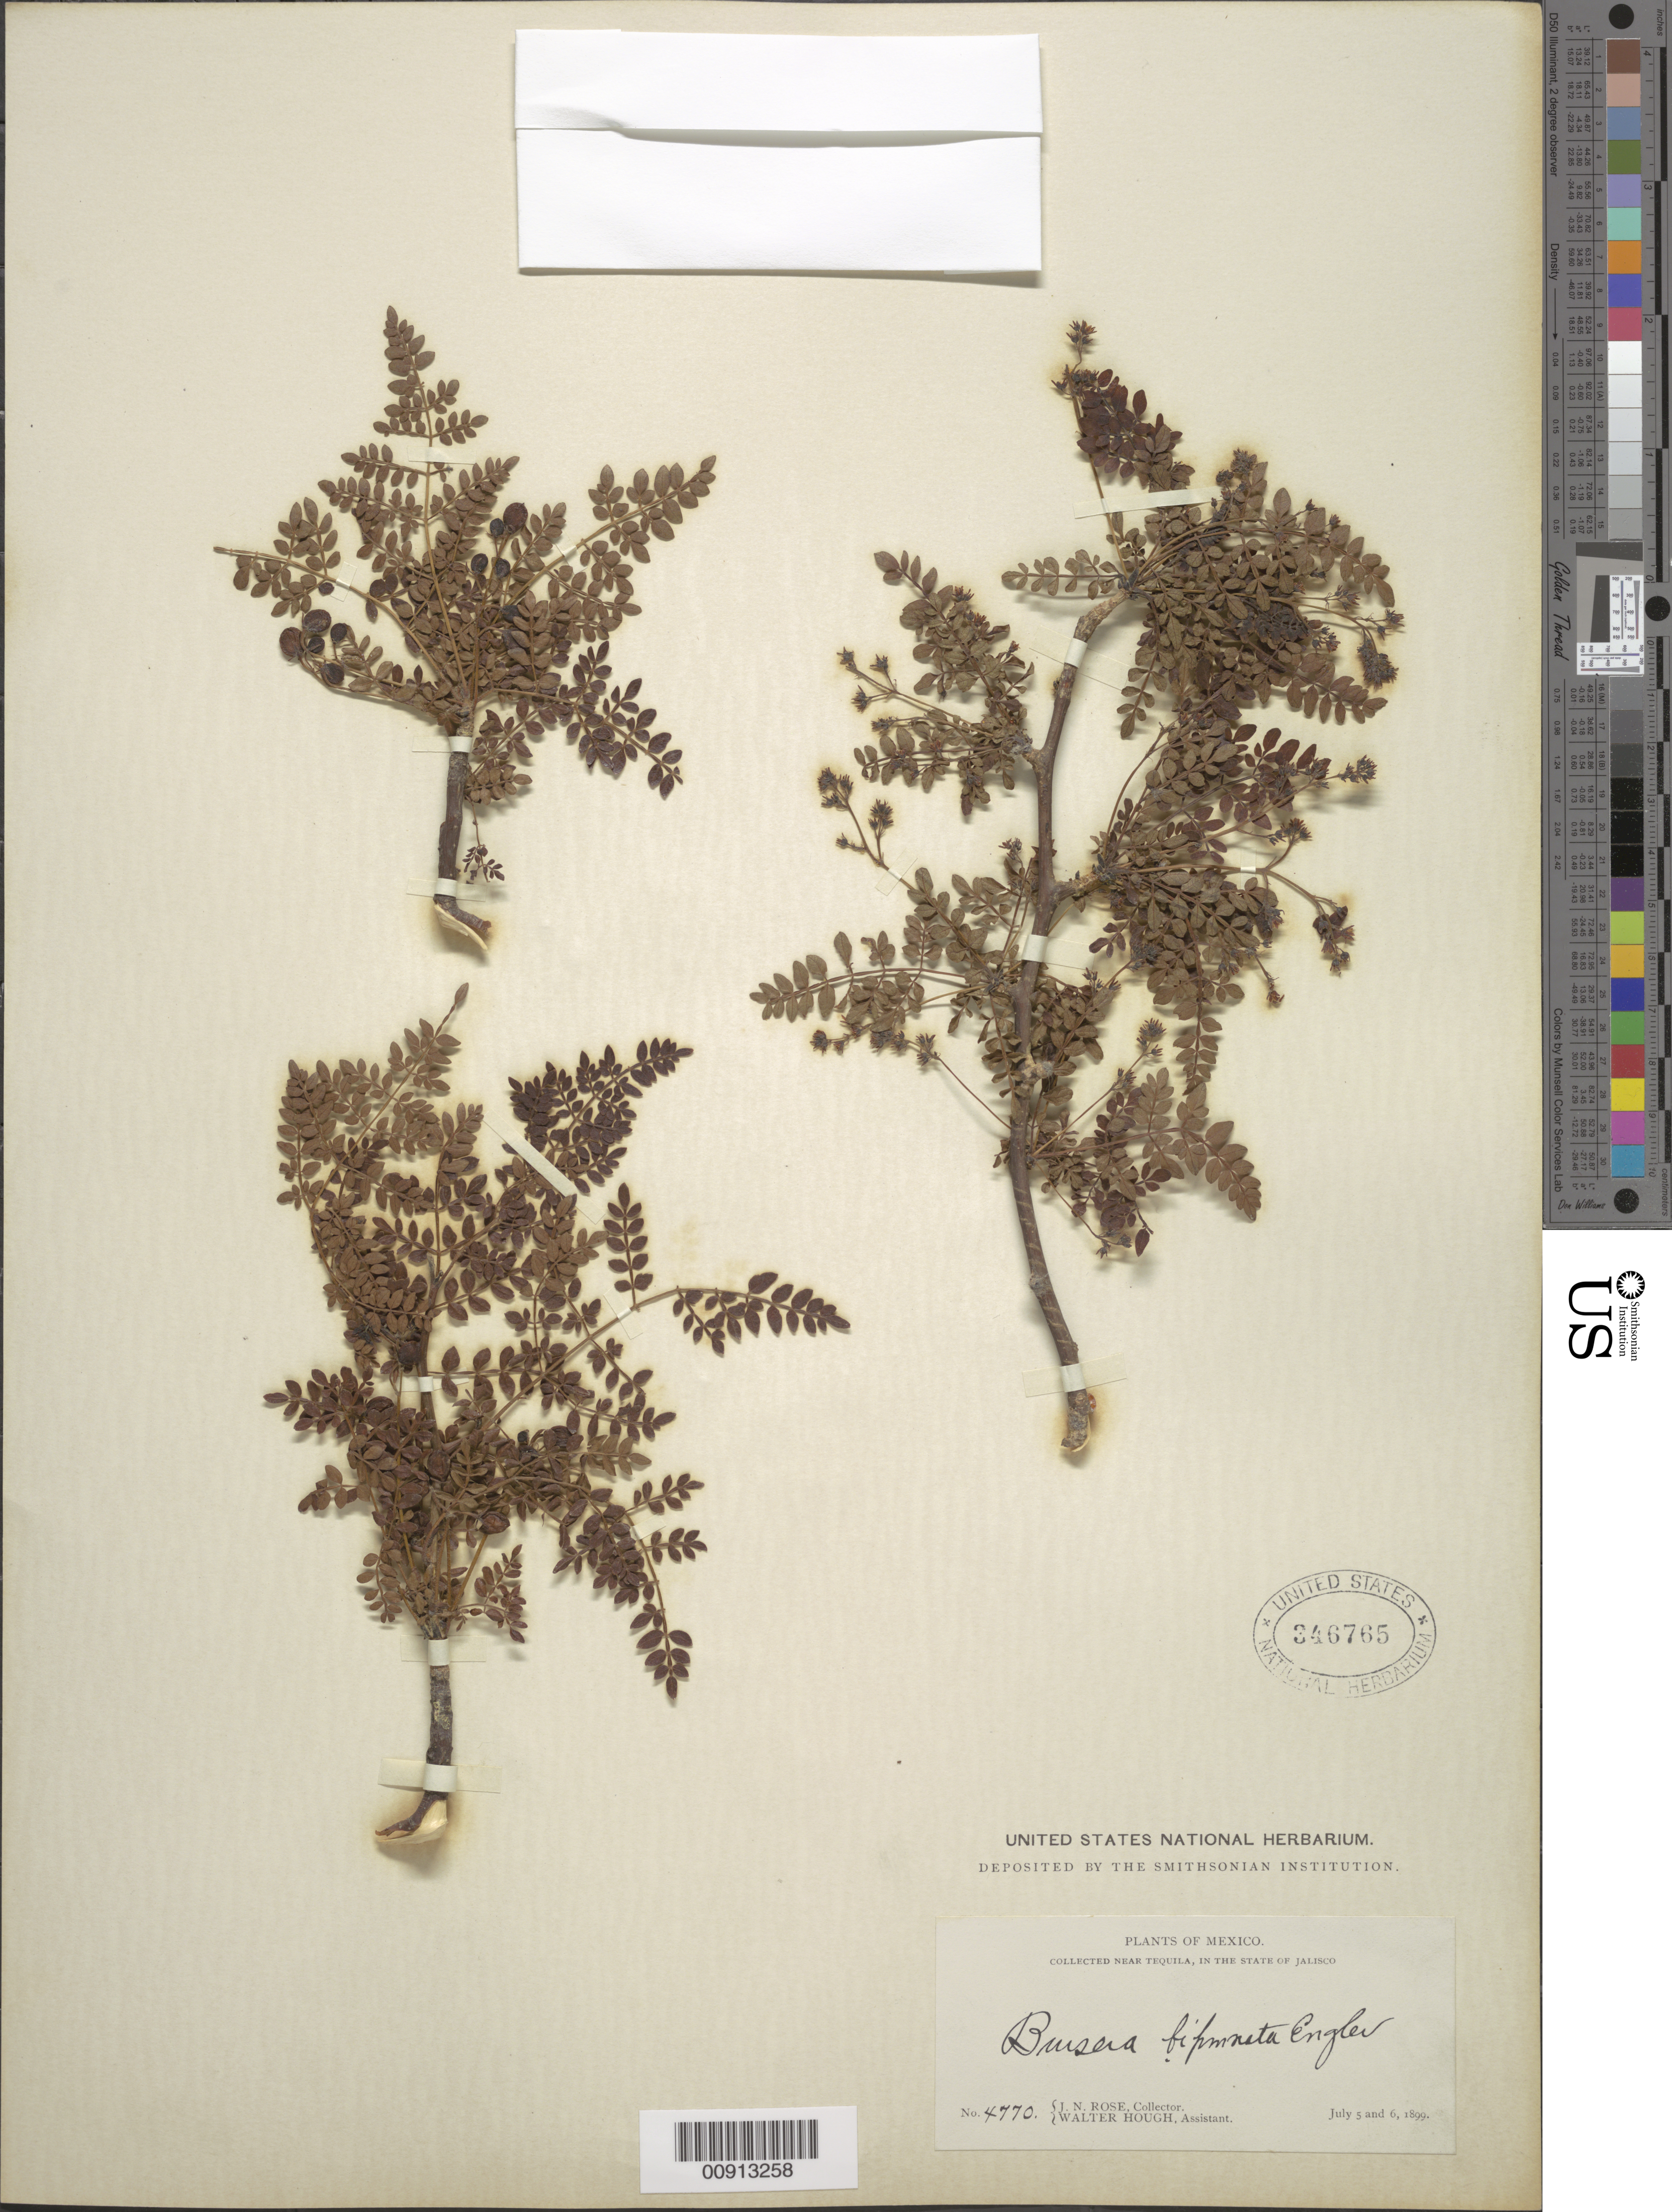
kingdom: Plantae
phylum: Tracheophyta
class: Magnoliopsida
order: Sapindales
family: Burseraceae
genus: Bursera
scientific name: Bursera bipinnata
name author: Engl.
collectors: J. N. Rose & W. Hough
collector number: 4770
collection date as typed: July 5 and 6, 1899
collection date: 1899-07-05,1899-07-06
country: Mexico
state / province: Jalisco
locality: Near Tequila, State of Jalisco.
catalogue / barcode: US 346765